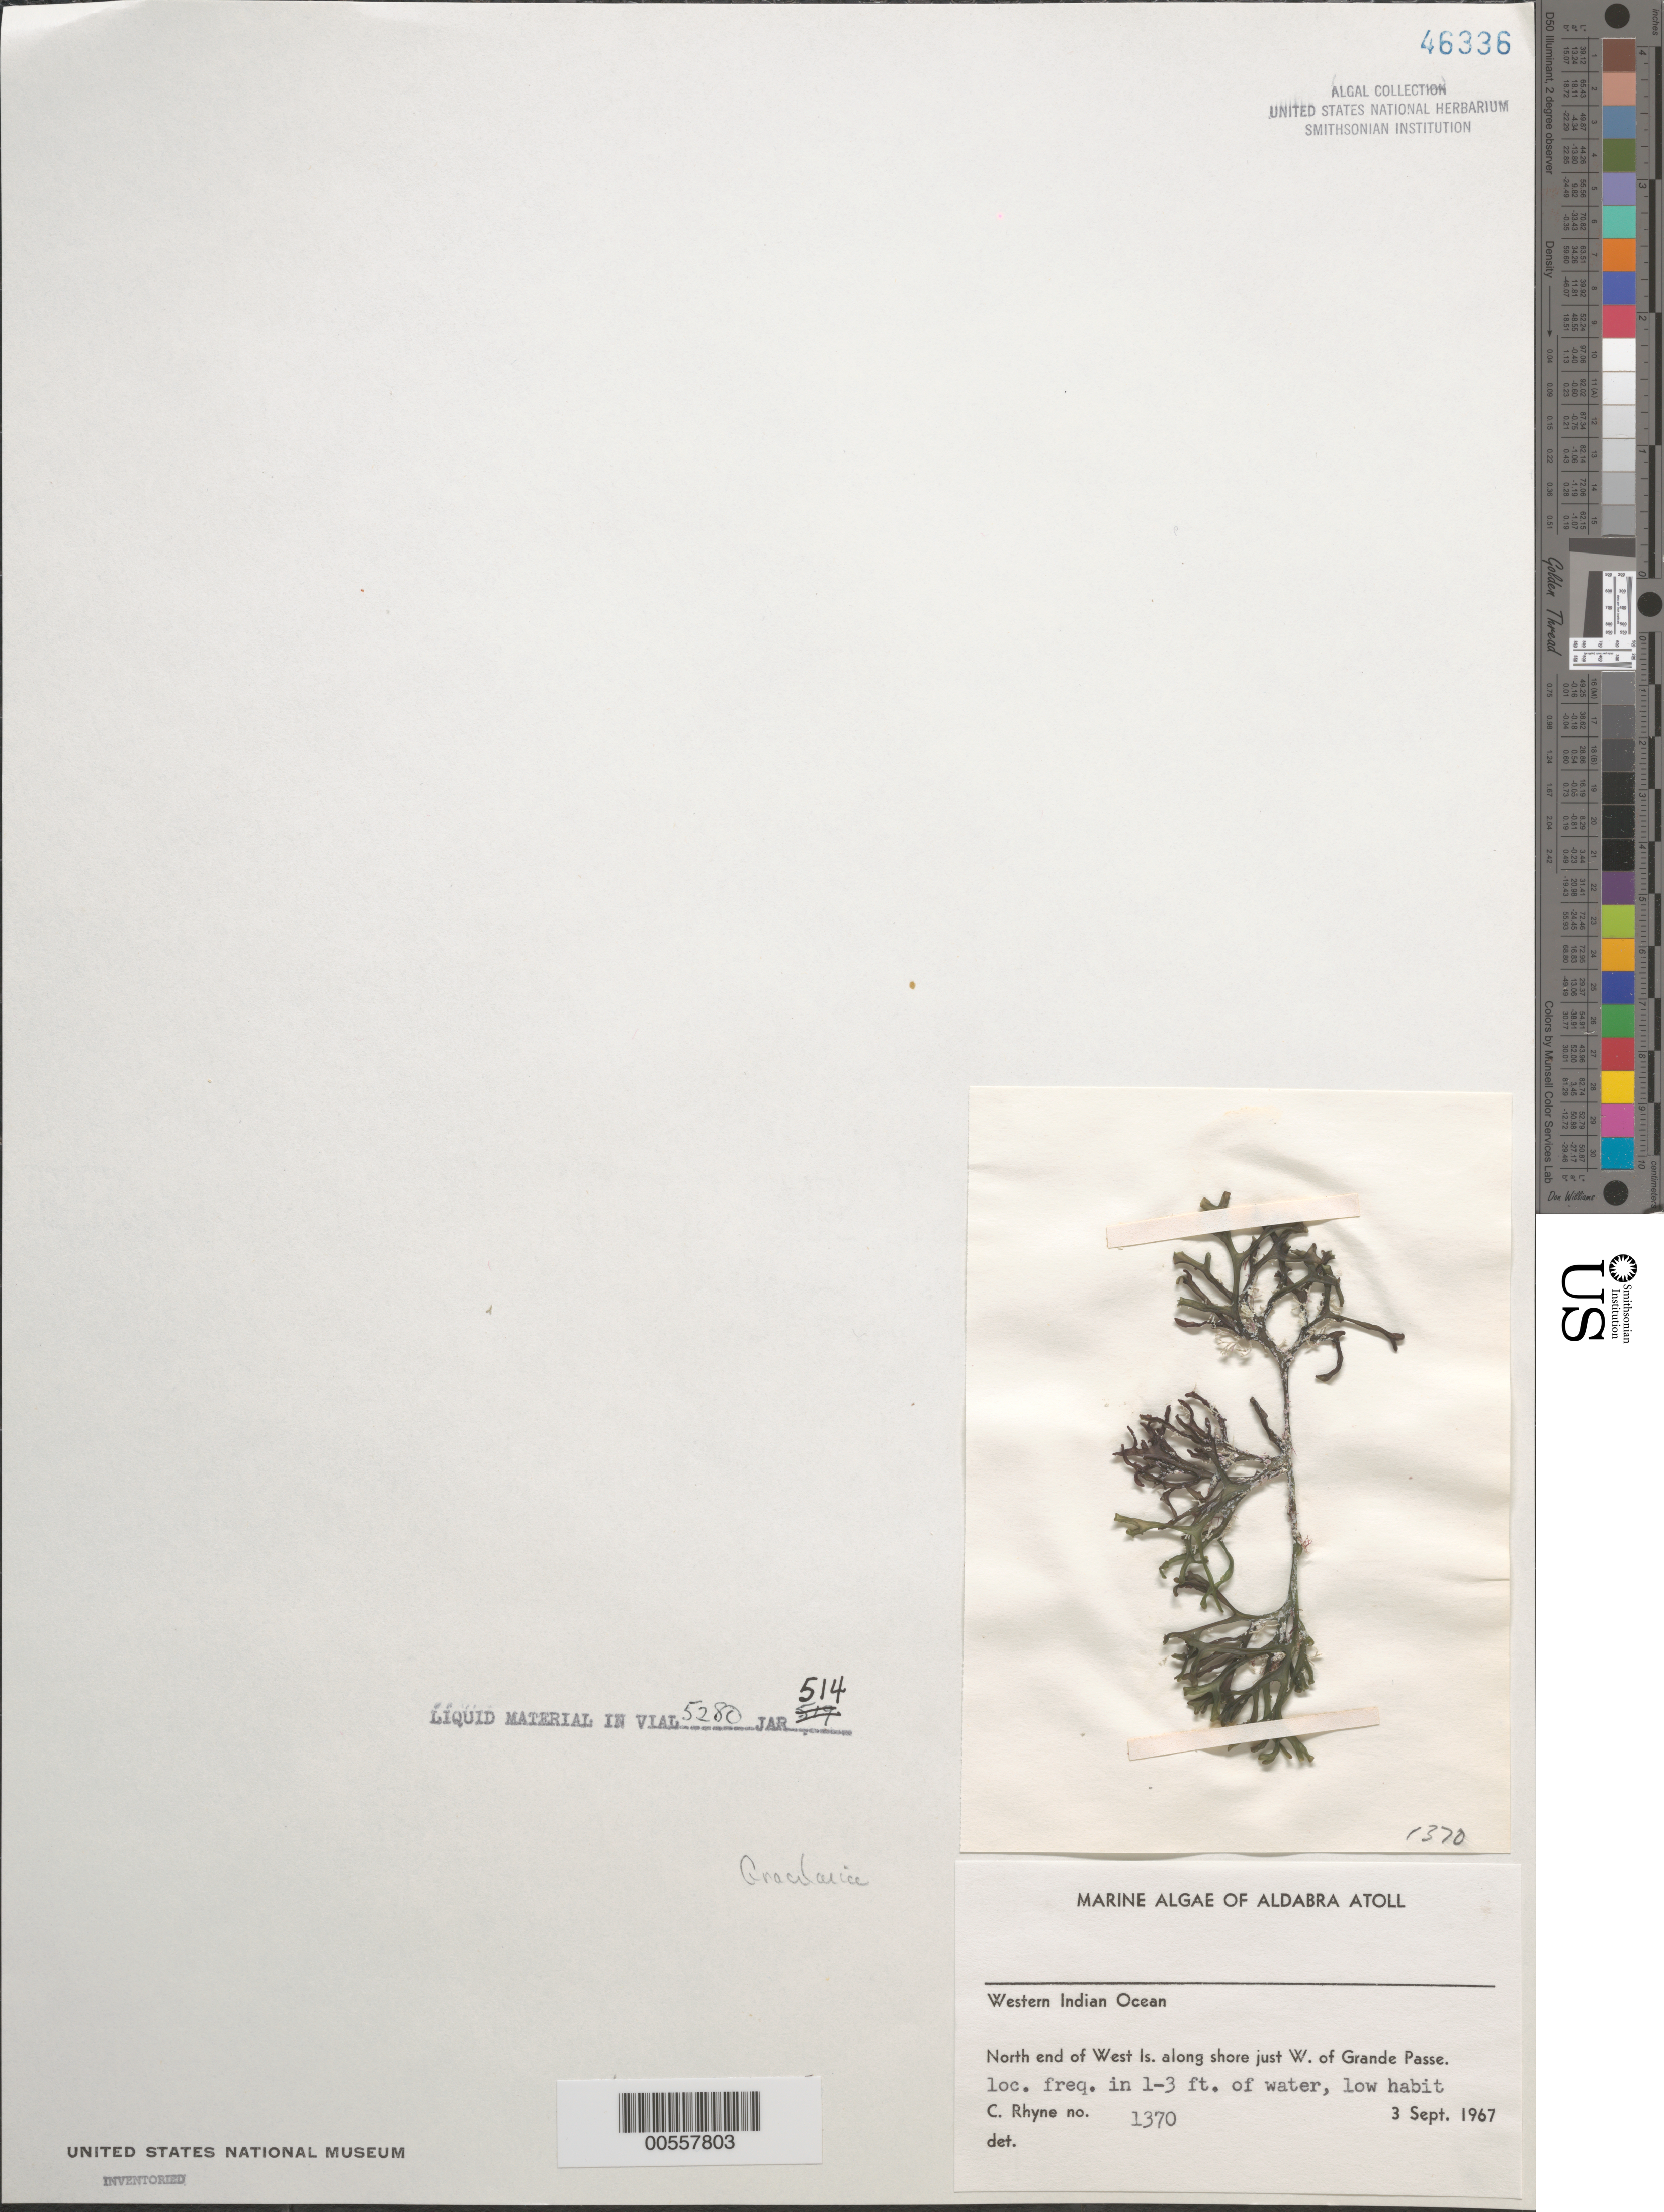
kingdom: Plantae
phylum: Rhodophyta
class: Florideophyceae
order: Gracilariales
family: Gracilariaceae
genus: Gracilaria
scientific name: Gracilaria sp.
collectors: C. Rhyne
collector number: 1370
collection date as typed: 03 Sep 1967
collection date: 1967-09-03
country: Seychelles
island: Aldabra Atoll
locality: West Islet, West of Grande Passe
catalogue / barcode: US 46336